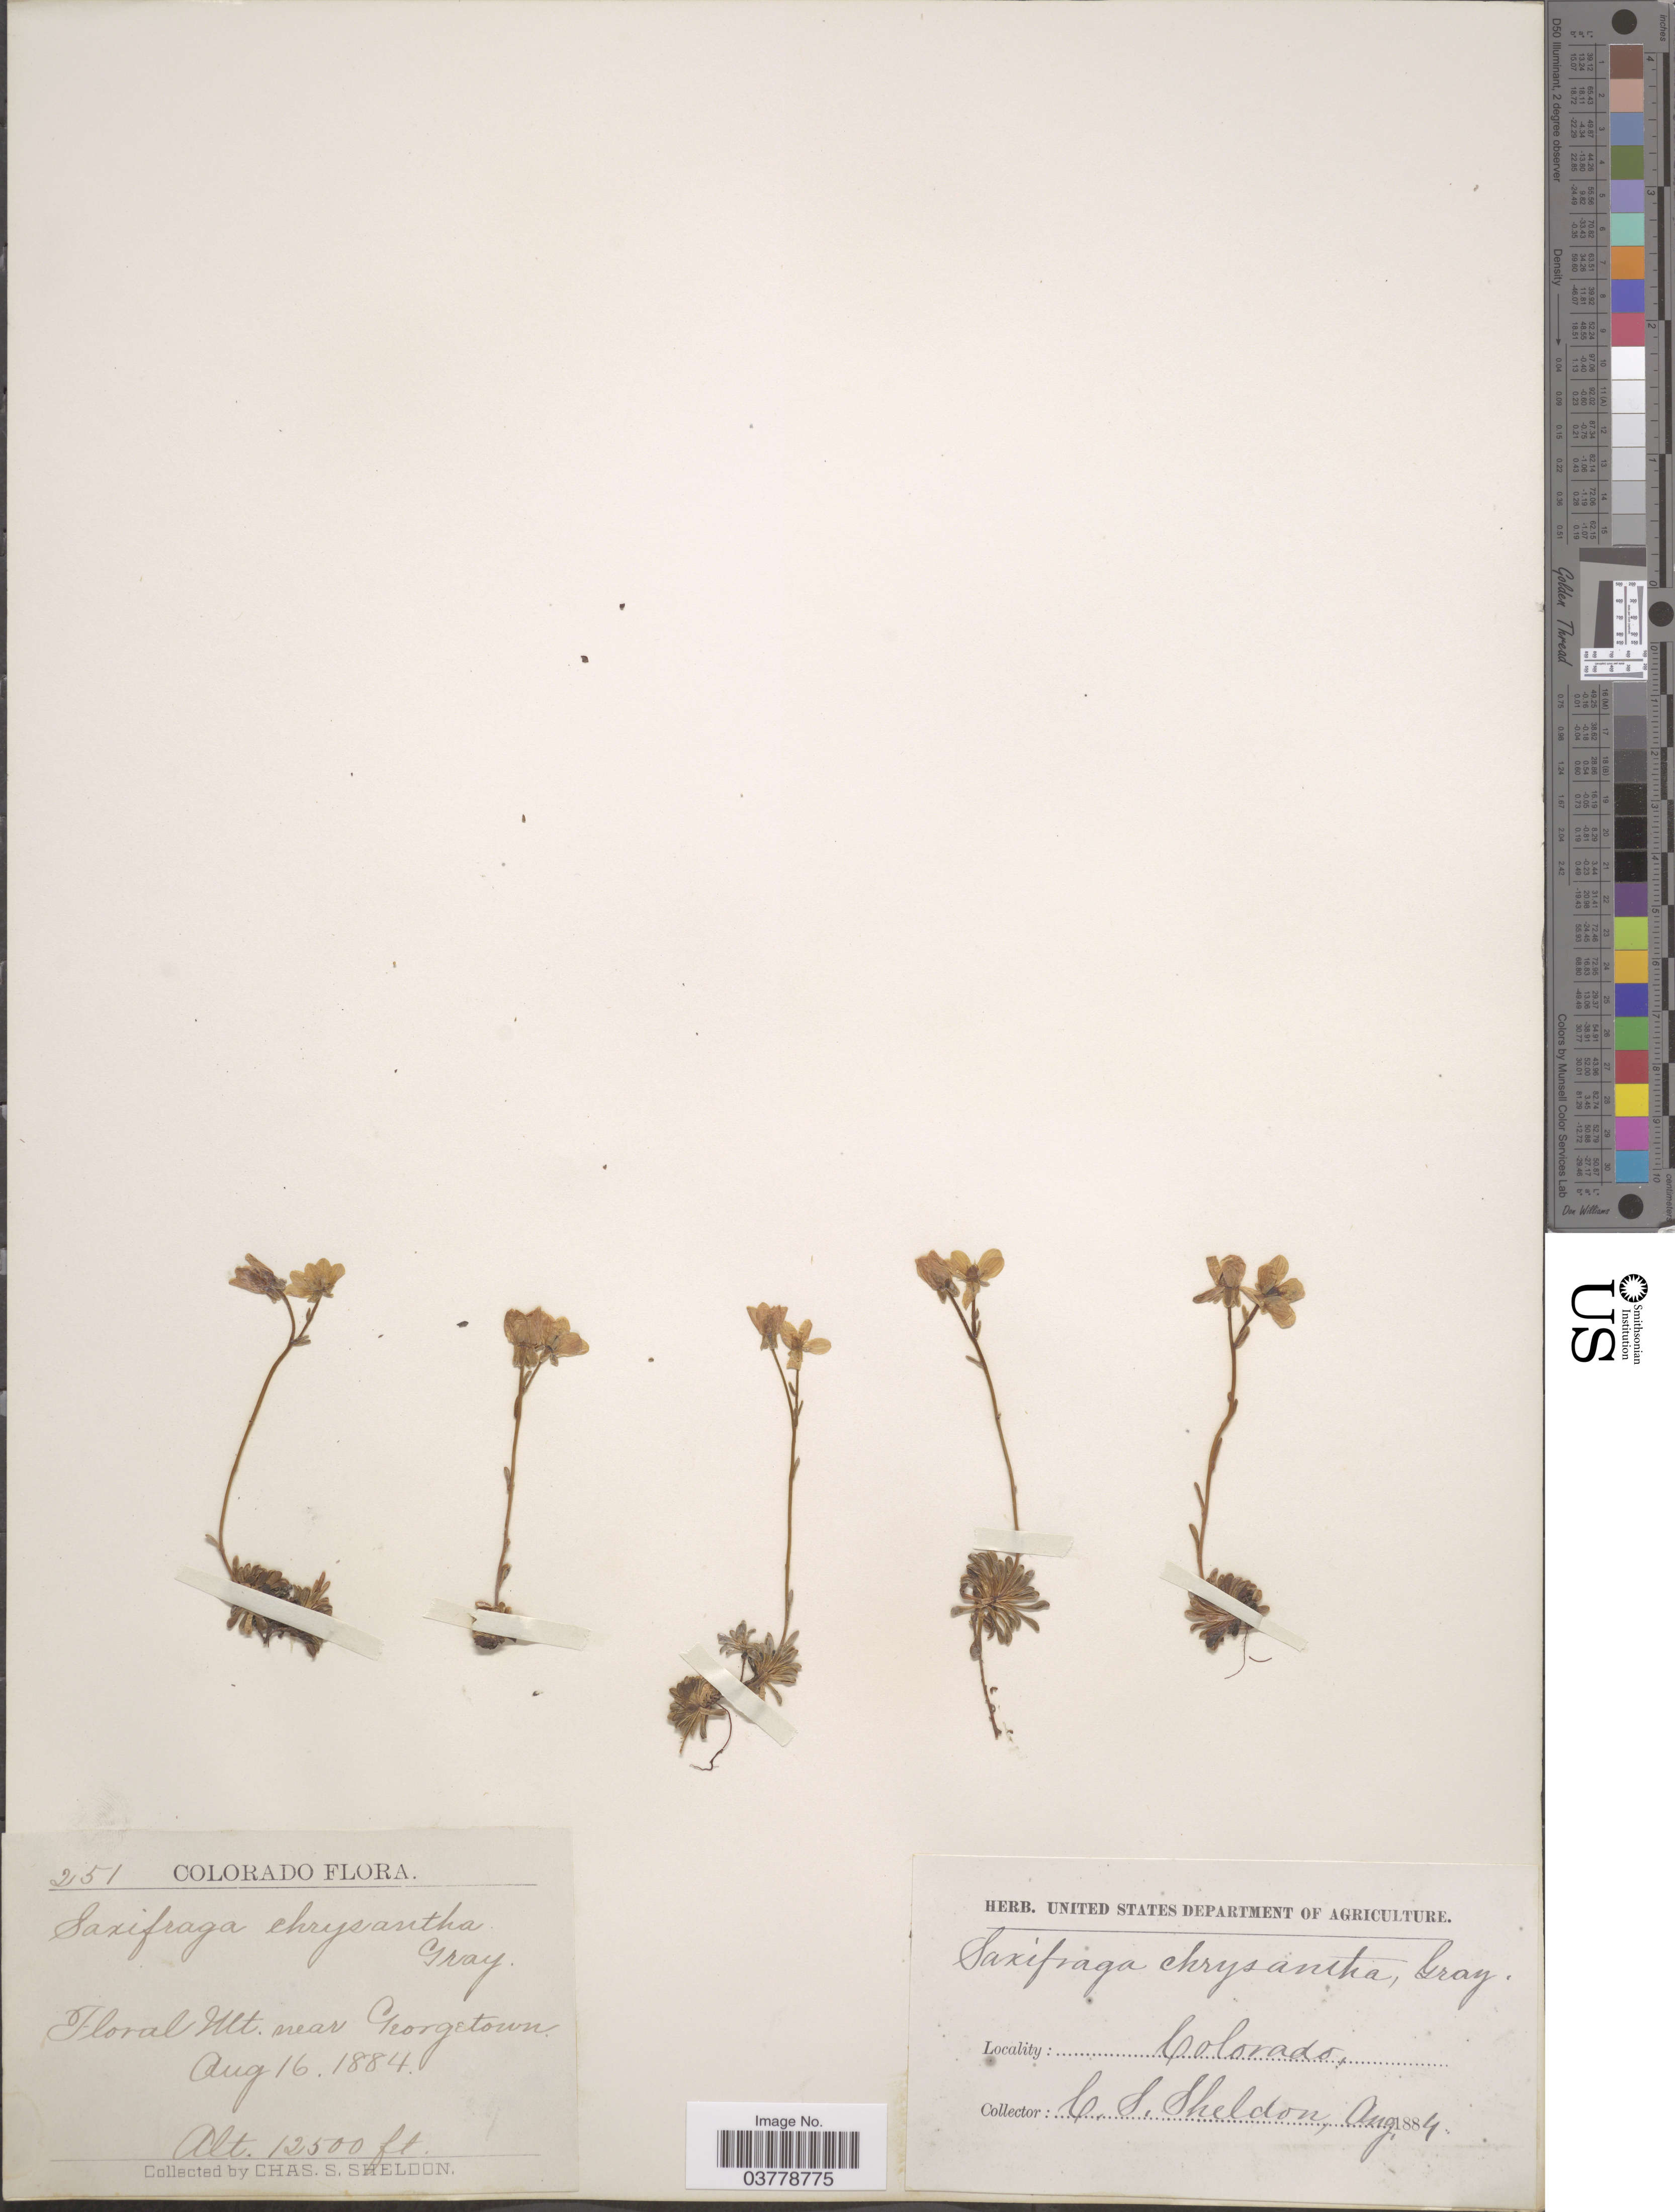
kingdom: Plantae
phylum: Tracheophyta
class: Magnoliopsida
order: Saxifragales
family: Saxifragaceae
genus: Saxifraga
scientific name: Saxifraga chrysantha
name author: A. Gray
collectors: C. S. Sheldon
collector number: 251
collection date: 1884-08-16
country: United States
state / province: Colorado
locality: Floral Mt. near Georgetown.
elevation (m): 3810